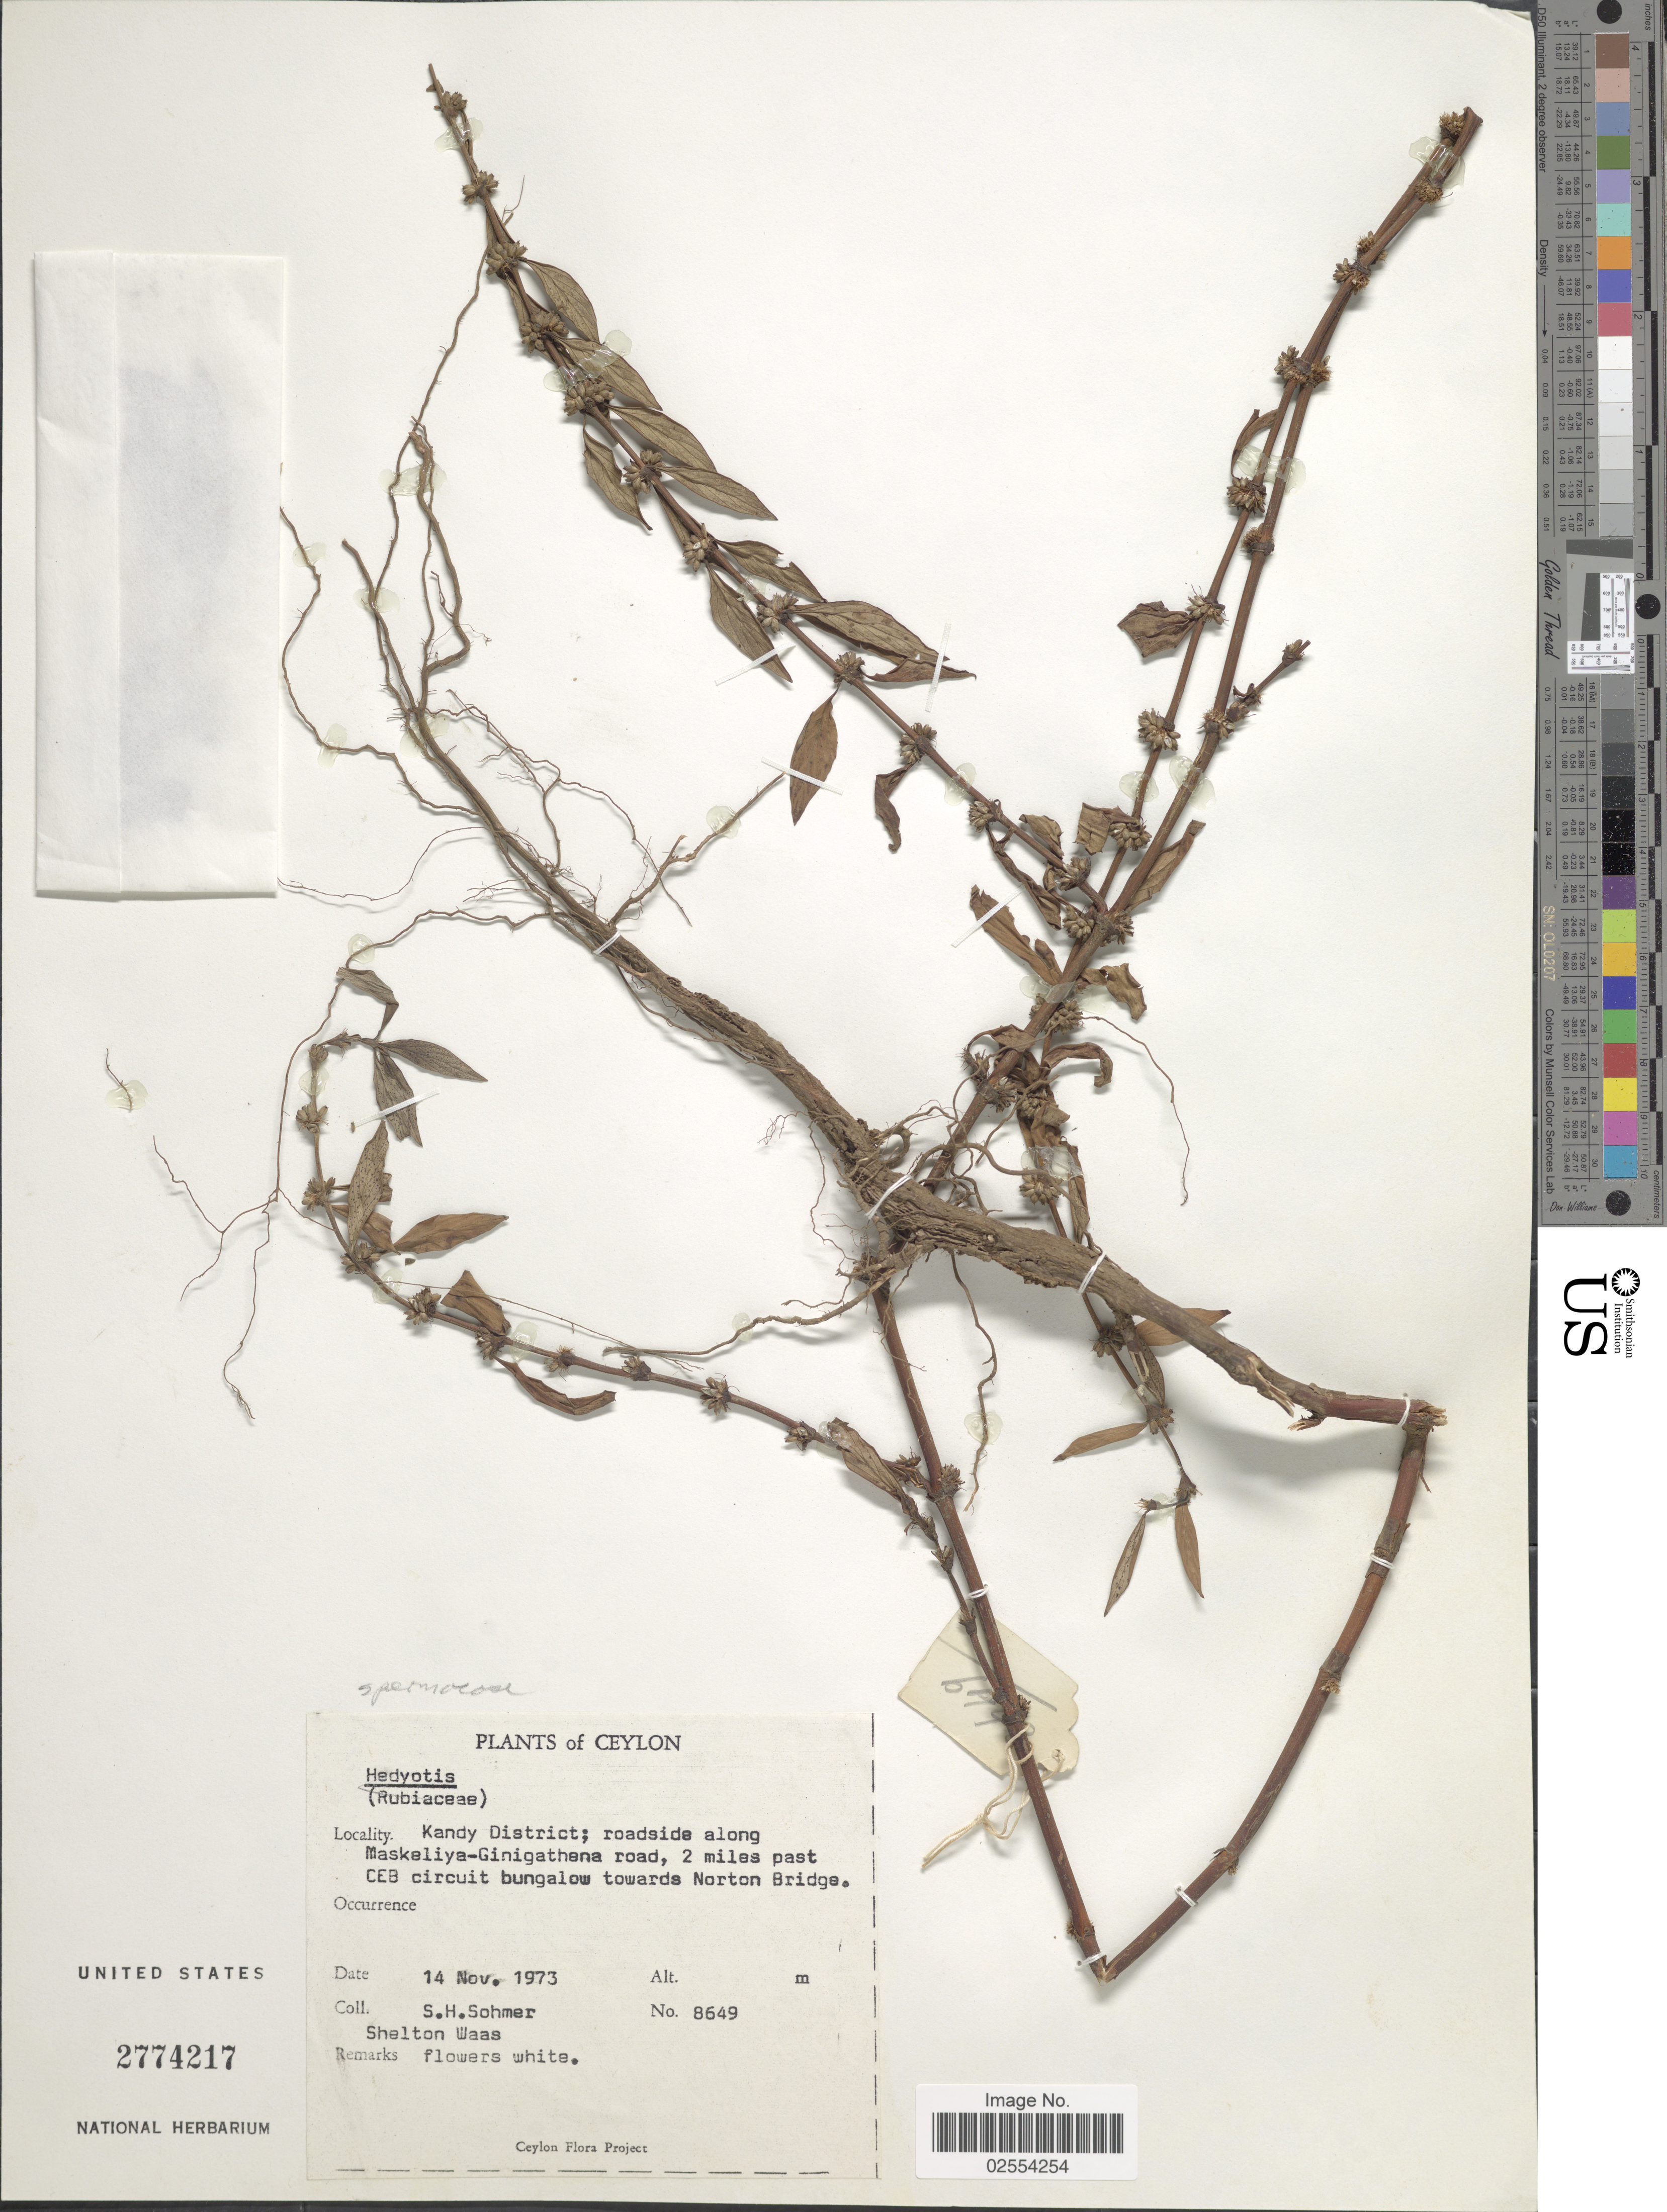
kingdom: Plantae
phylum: Tracheophyta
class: Magnoliopsida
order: Gentianales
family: Rubiaceae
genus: Spermacoce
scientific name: Spermacoce sp.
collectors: S. H. Sohmer & S. Waas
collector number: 8649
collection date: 1973-11-14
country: Sri Lanka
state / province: Central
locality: Ceylon, Kandy District; roadisde along Maskeliya-Ginigathena road, 2 miles past CEB circuit bungalow towards Norton Bridge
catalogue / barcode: US 2774217